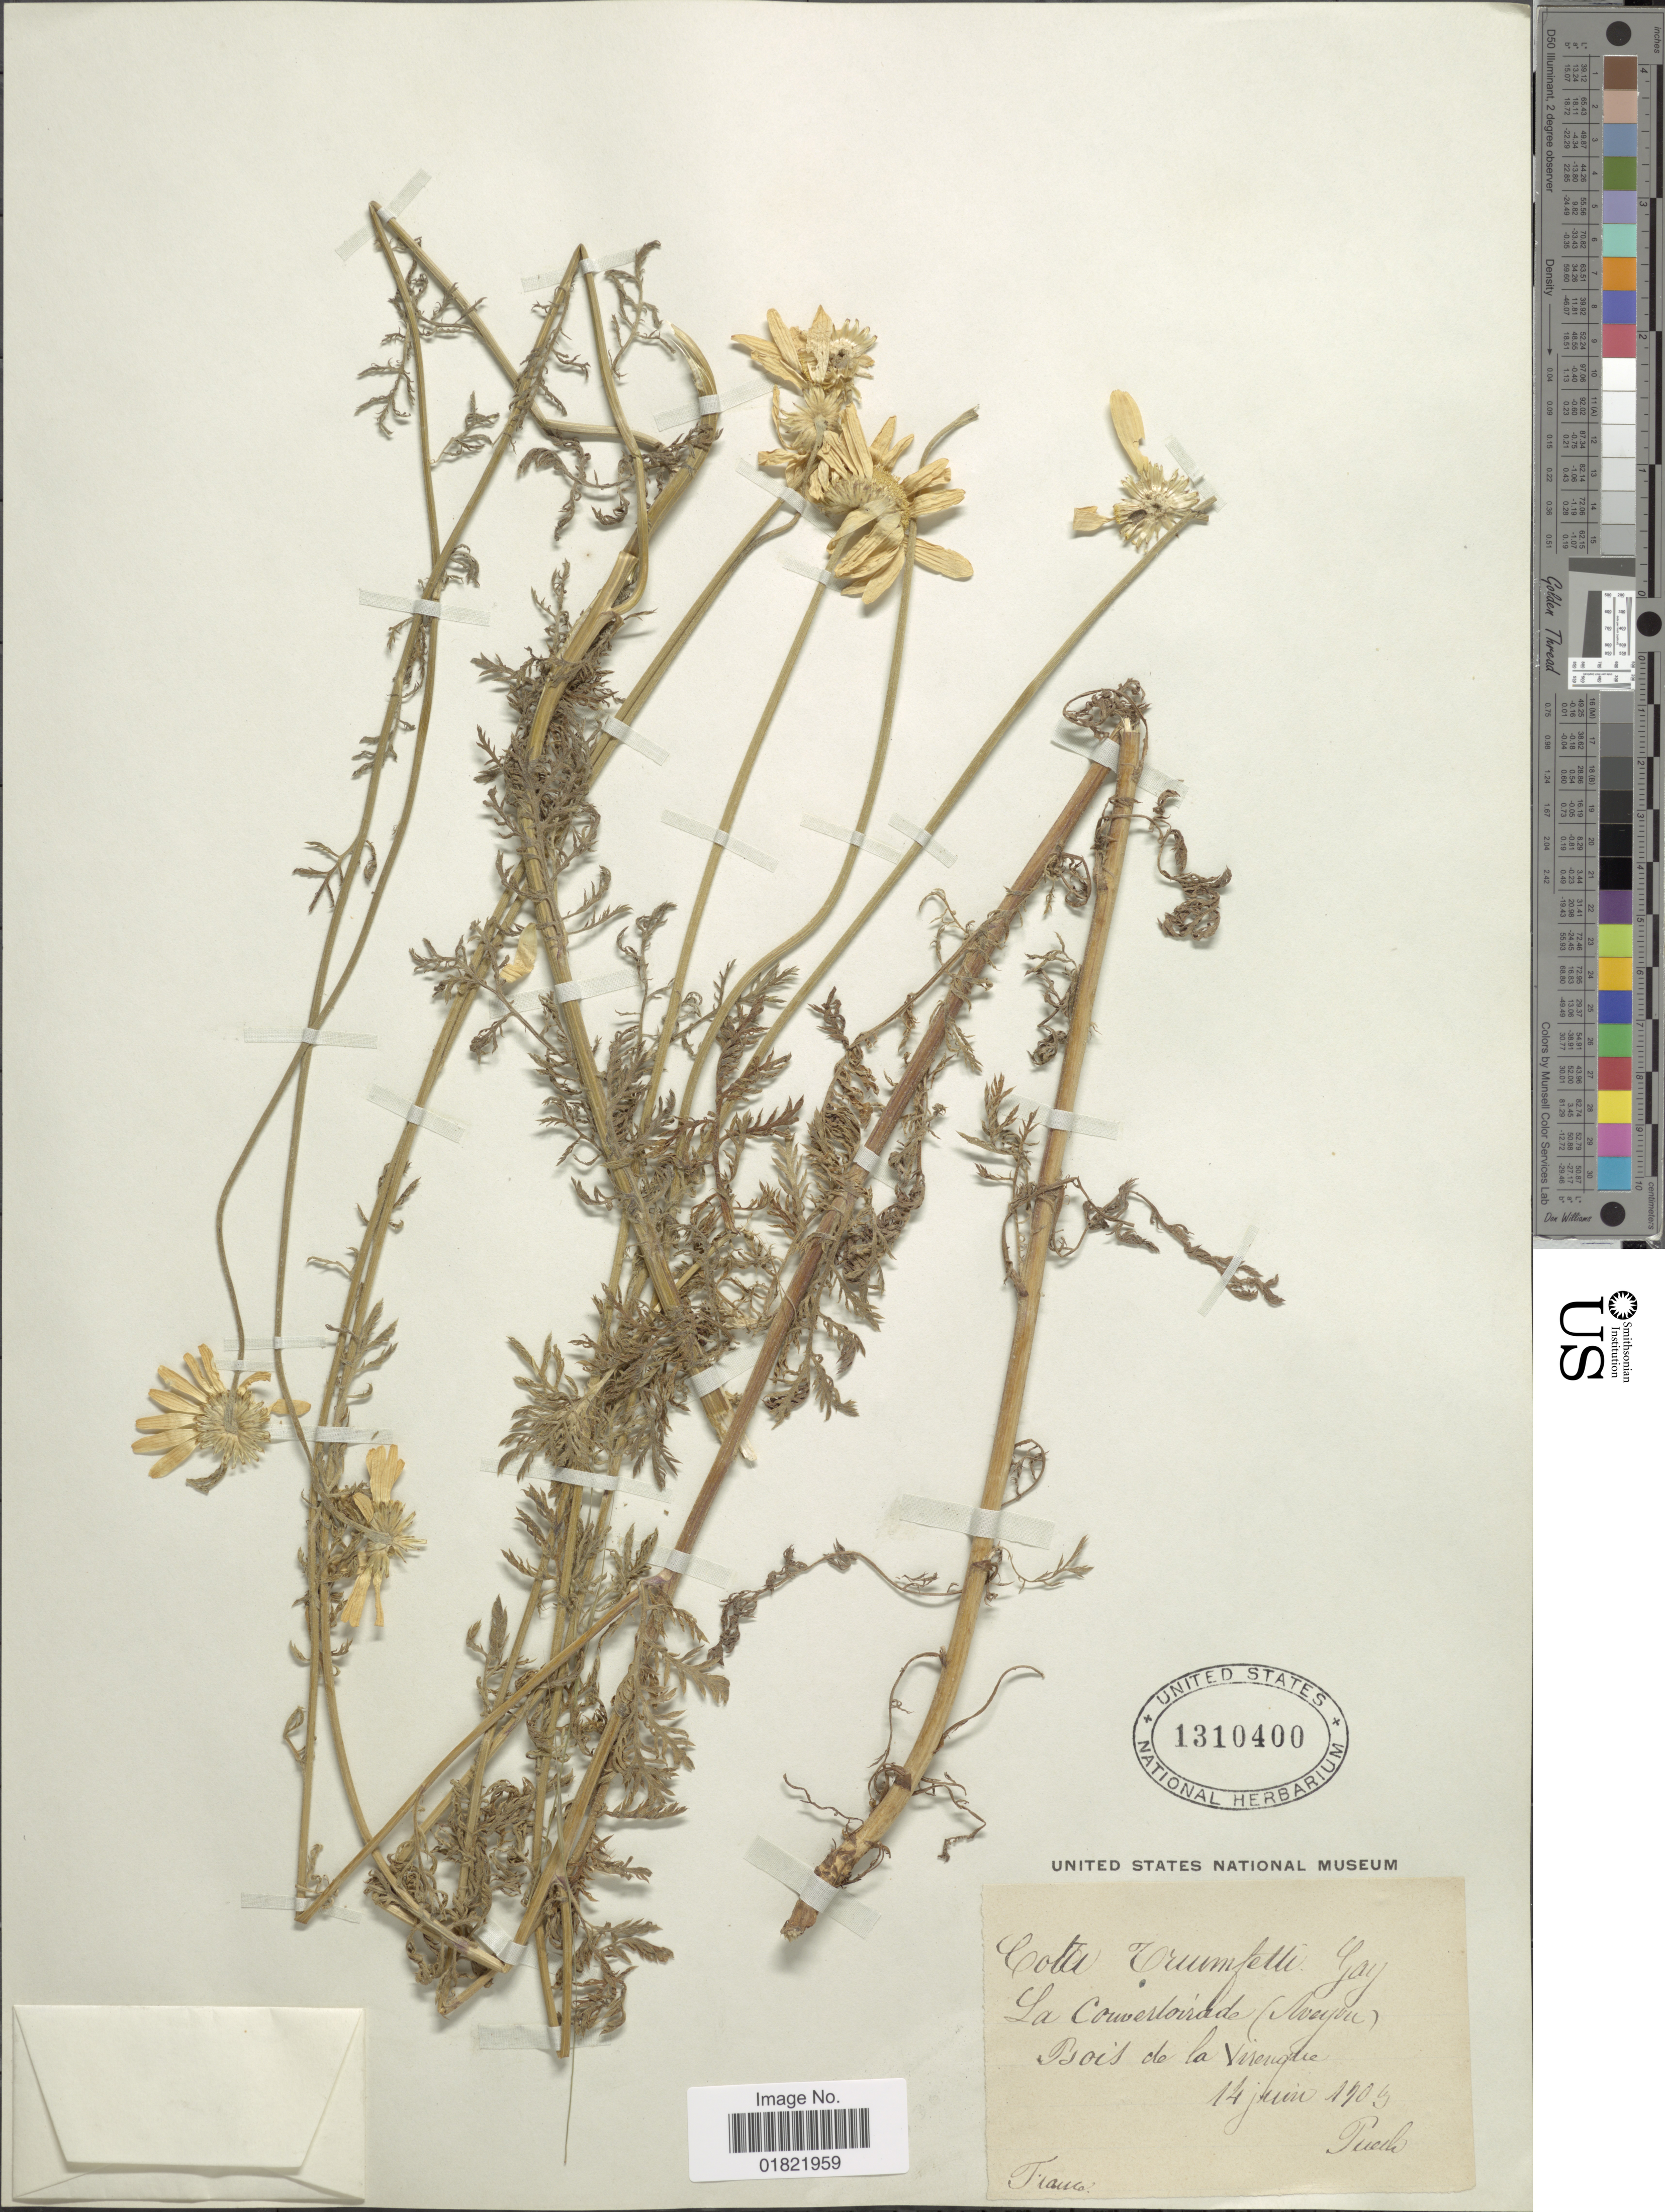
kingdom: Plantae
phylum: Tracheophyta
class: Magnoliopsida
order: Asterales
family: Asteraceae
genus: Anthemis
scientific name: Anthemis triumfetti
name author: (L.) All.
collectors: Puech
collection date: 1909-06-14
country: France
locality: La Couvestorade (Avayon) Bois de la Virenque [interpreted]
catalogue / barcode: US 1310400